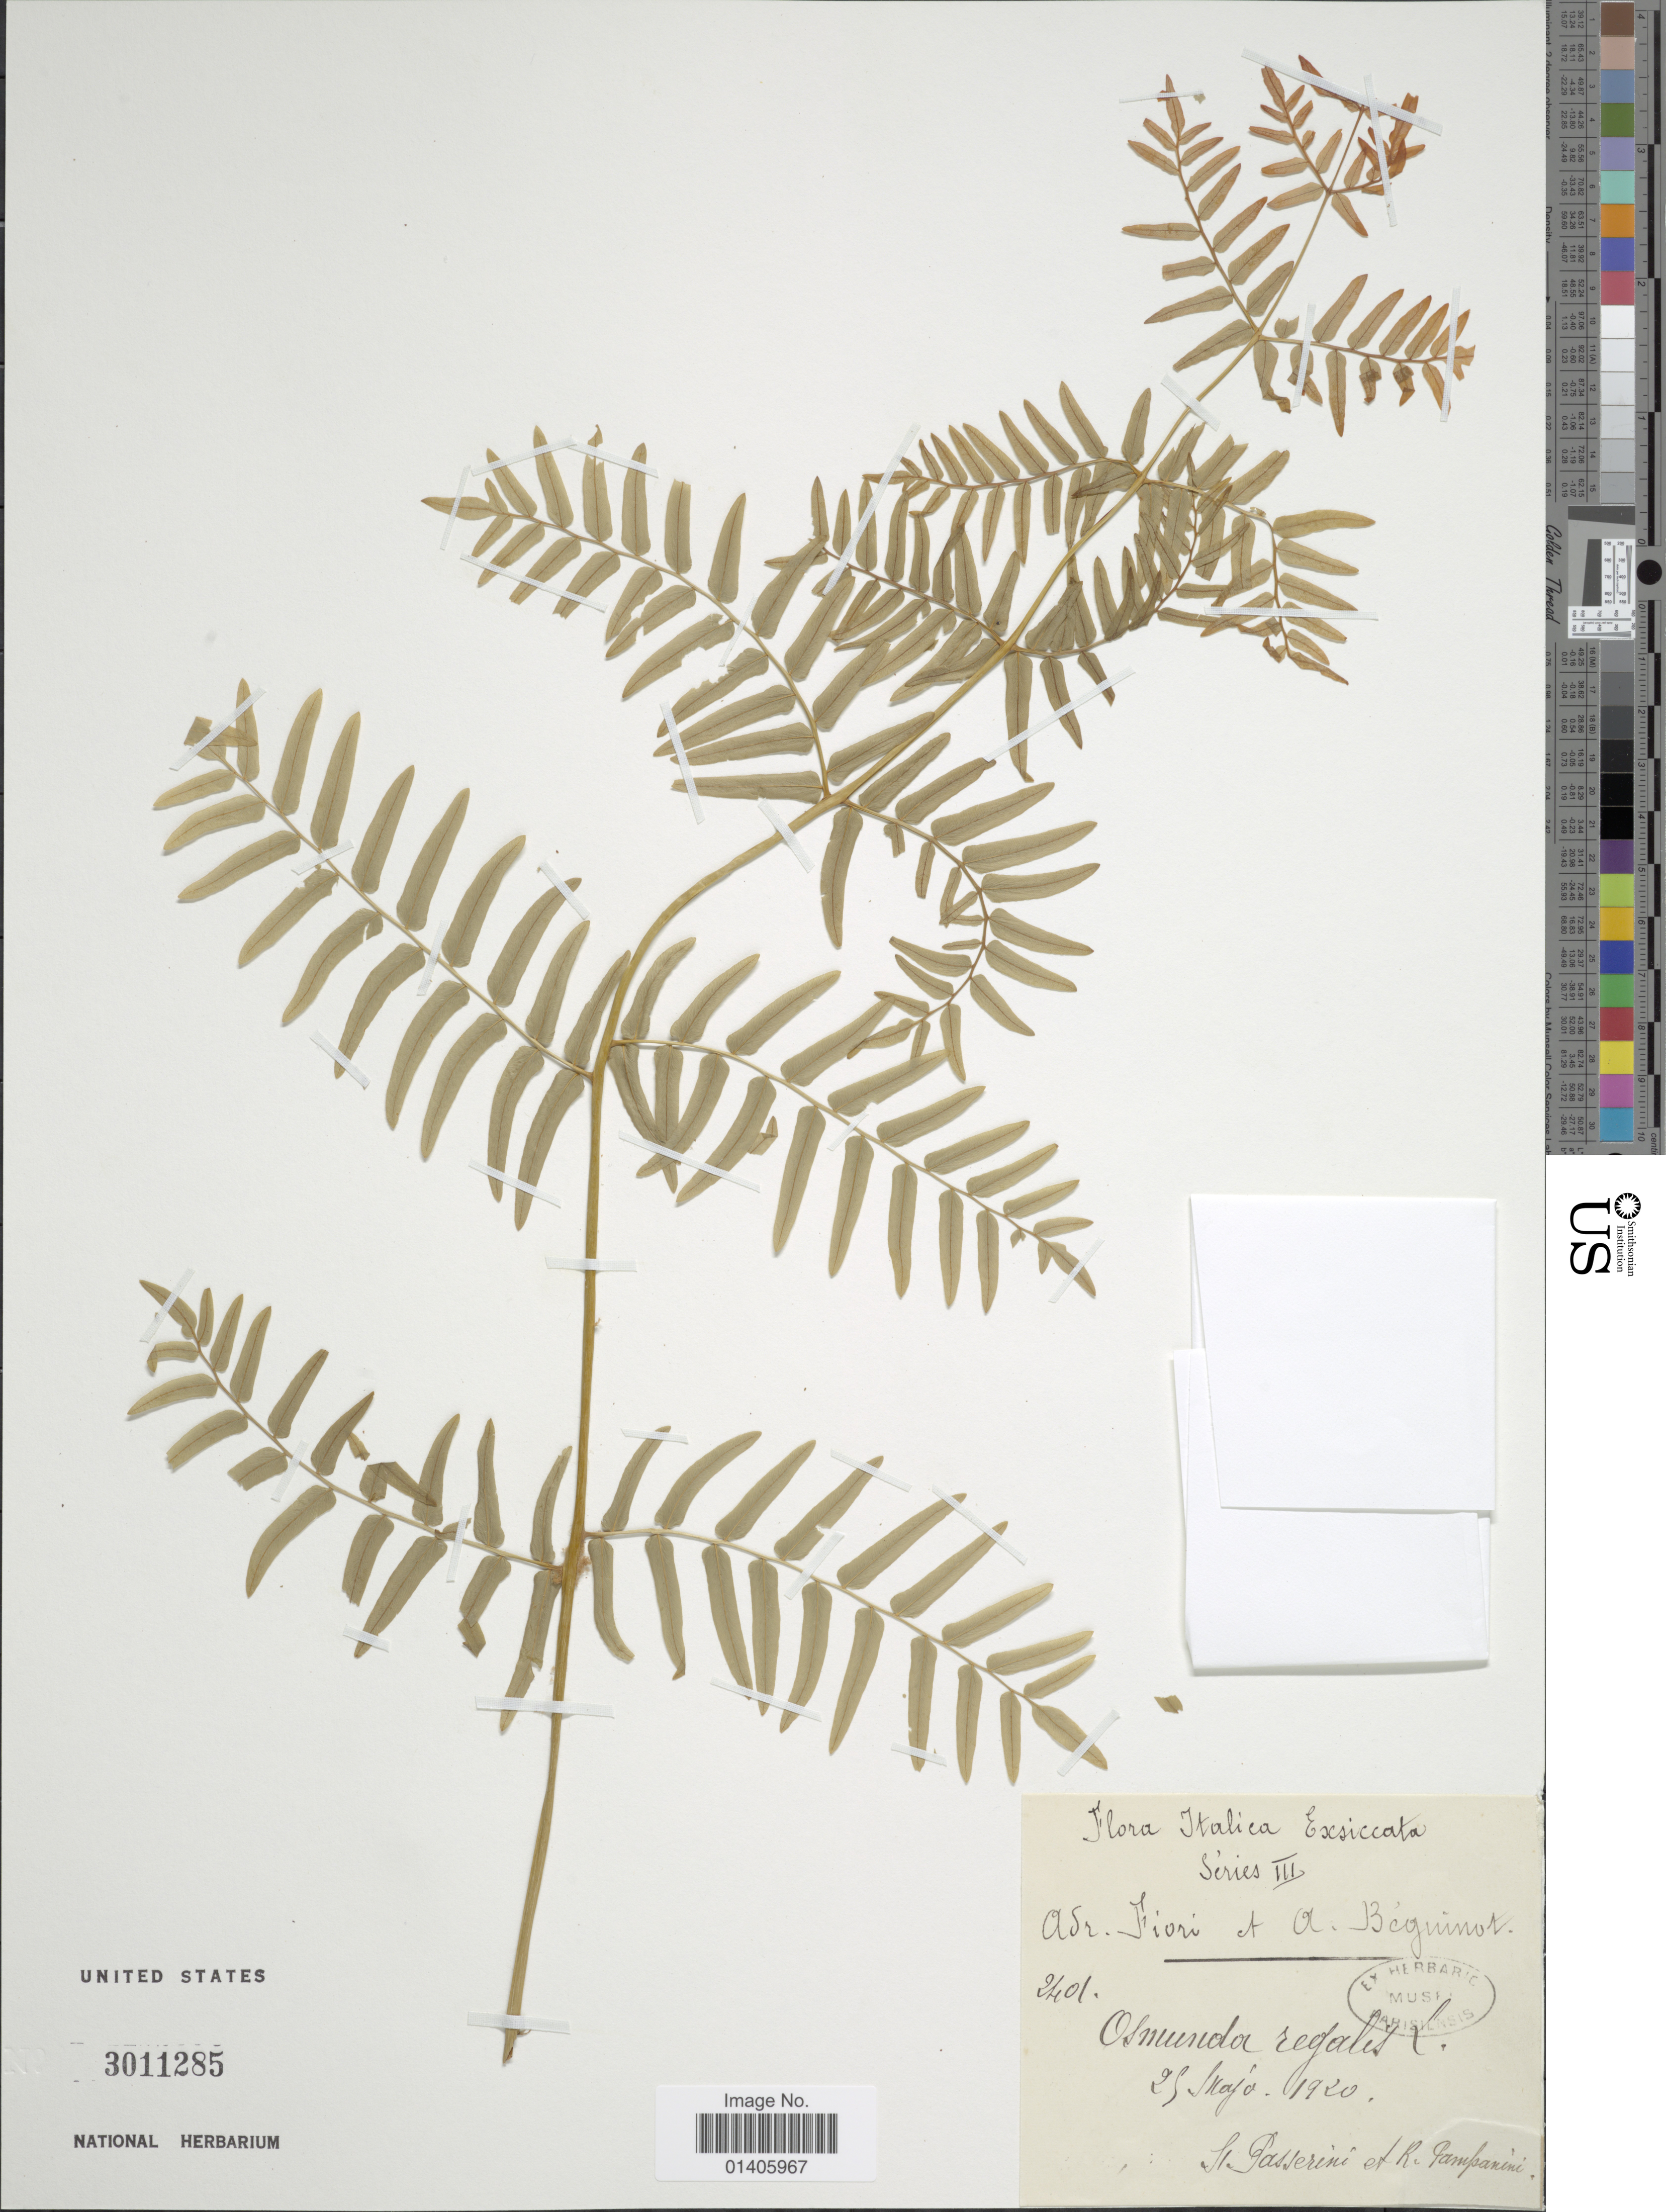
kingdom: Plantae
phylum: Tracheophyta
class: Polypodiopsida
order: Osmundales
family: Osmundaceae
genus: Osmunda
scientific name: Osmunda regalis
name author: L.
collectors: G. Passerini & R. Pampanini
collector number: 2401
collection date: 1920-05-29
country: Italy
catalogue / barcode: US 3011285